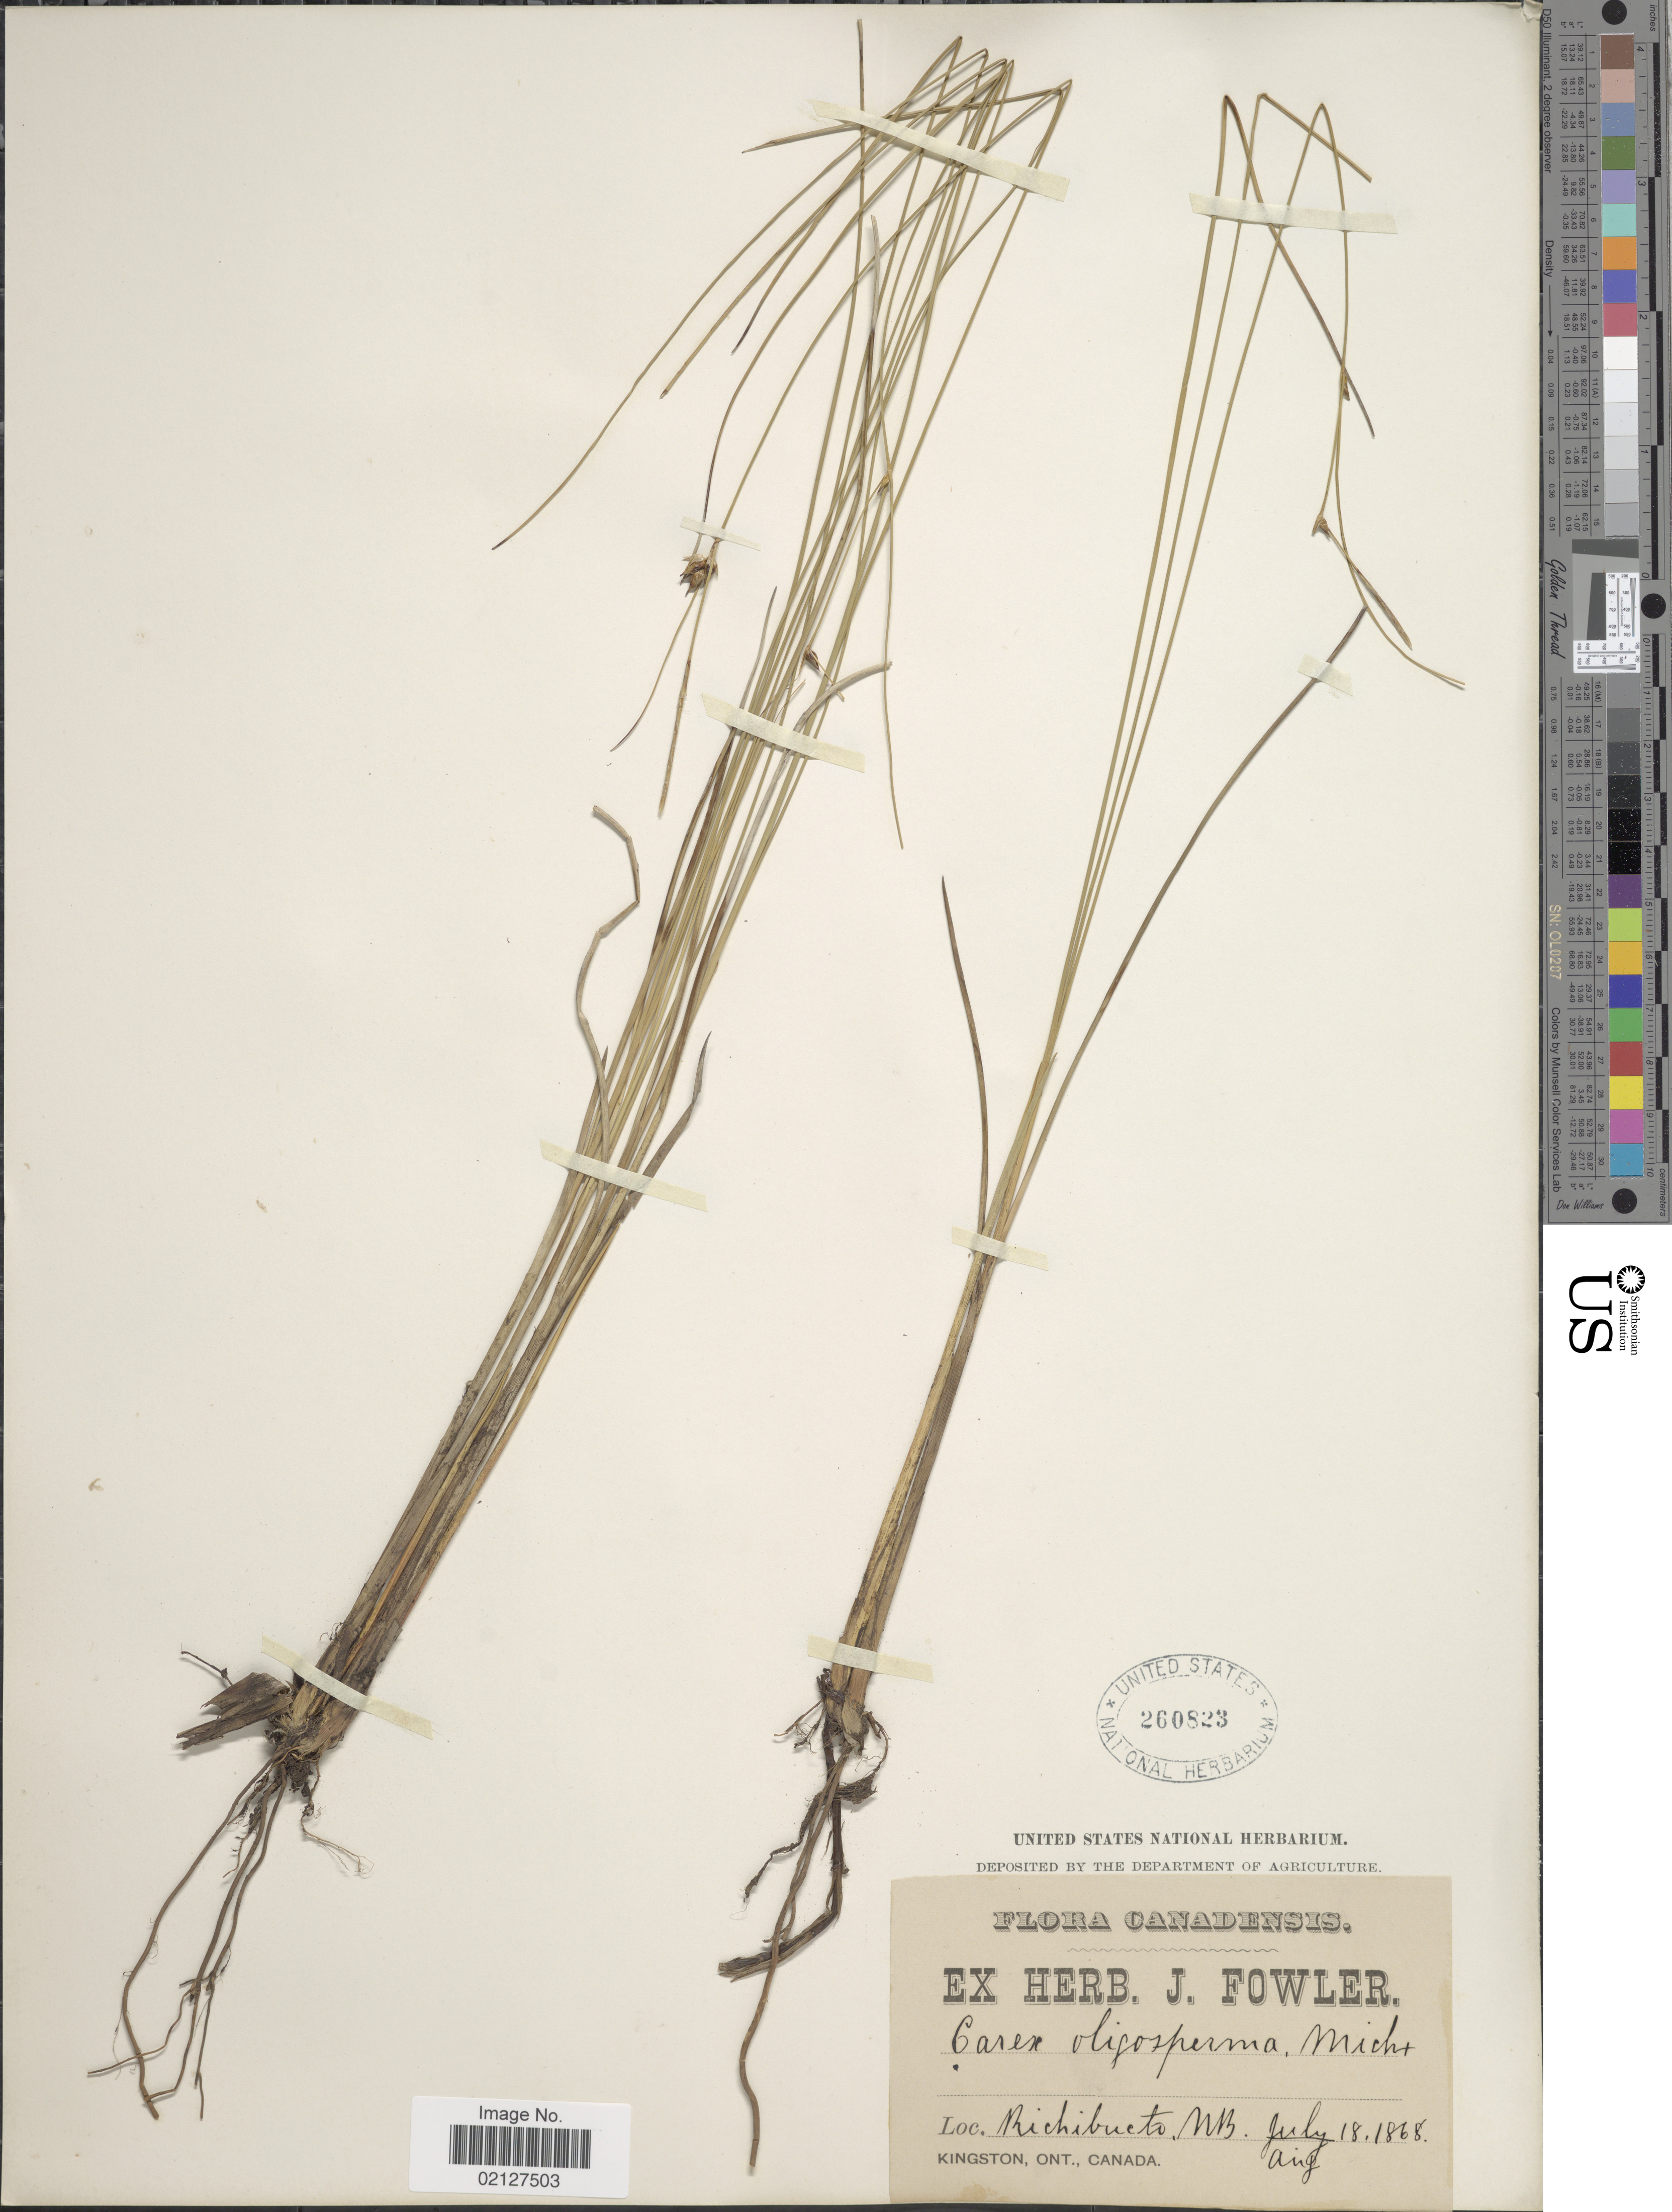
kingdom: Plantae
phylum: Tracheophyta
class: Liliopsida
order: Poales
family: Cyperaceae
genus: Carex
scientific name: Carex oligosperma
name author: Michx.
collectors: ex herb. J. Fowler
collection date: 1868-07-18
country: Canada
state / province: New Brunswick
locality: Richibueto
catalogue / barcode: US 260823